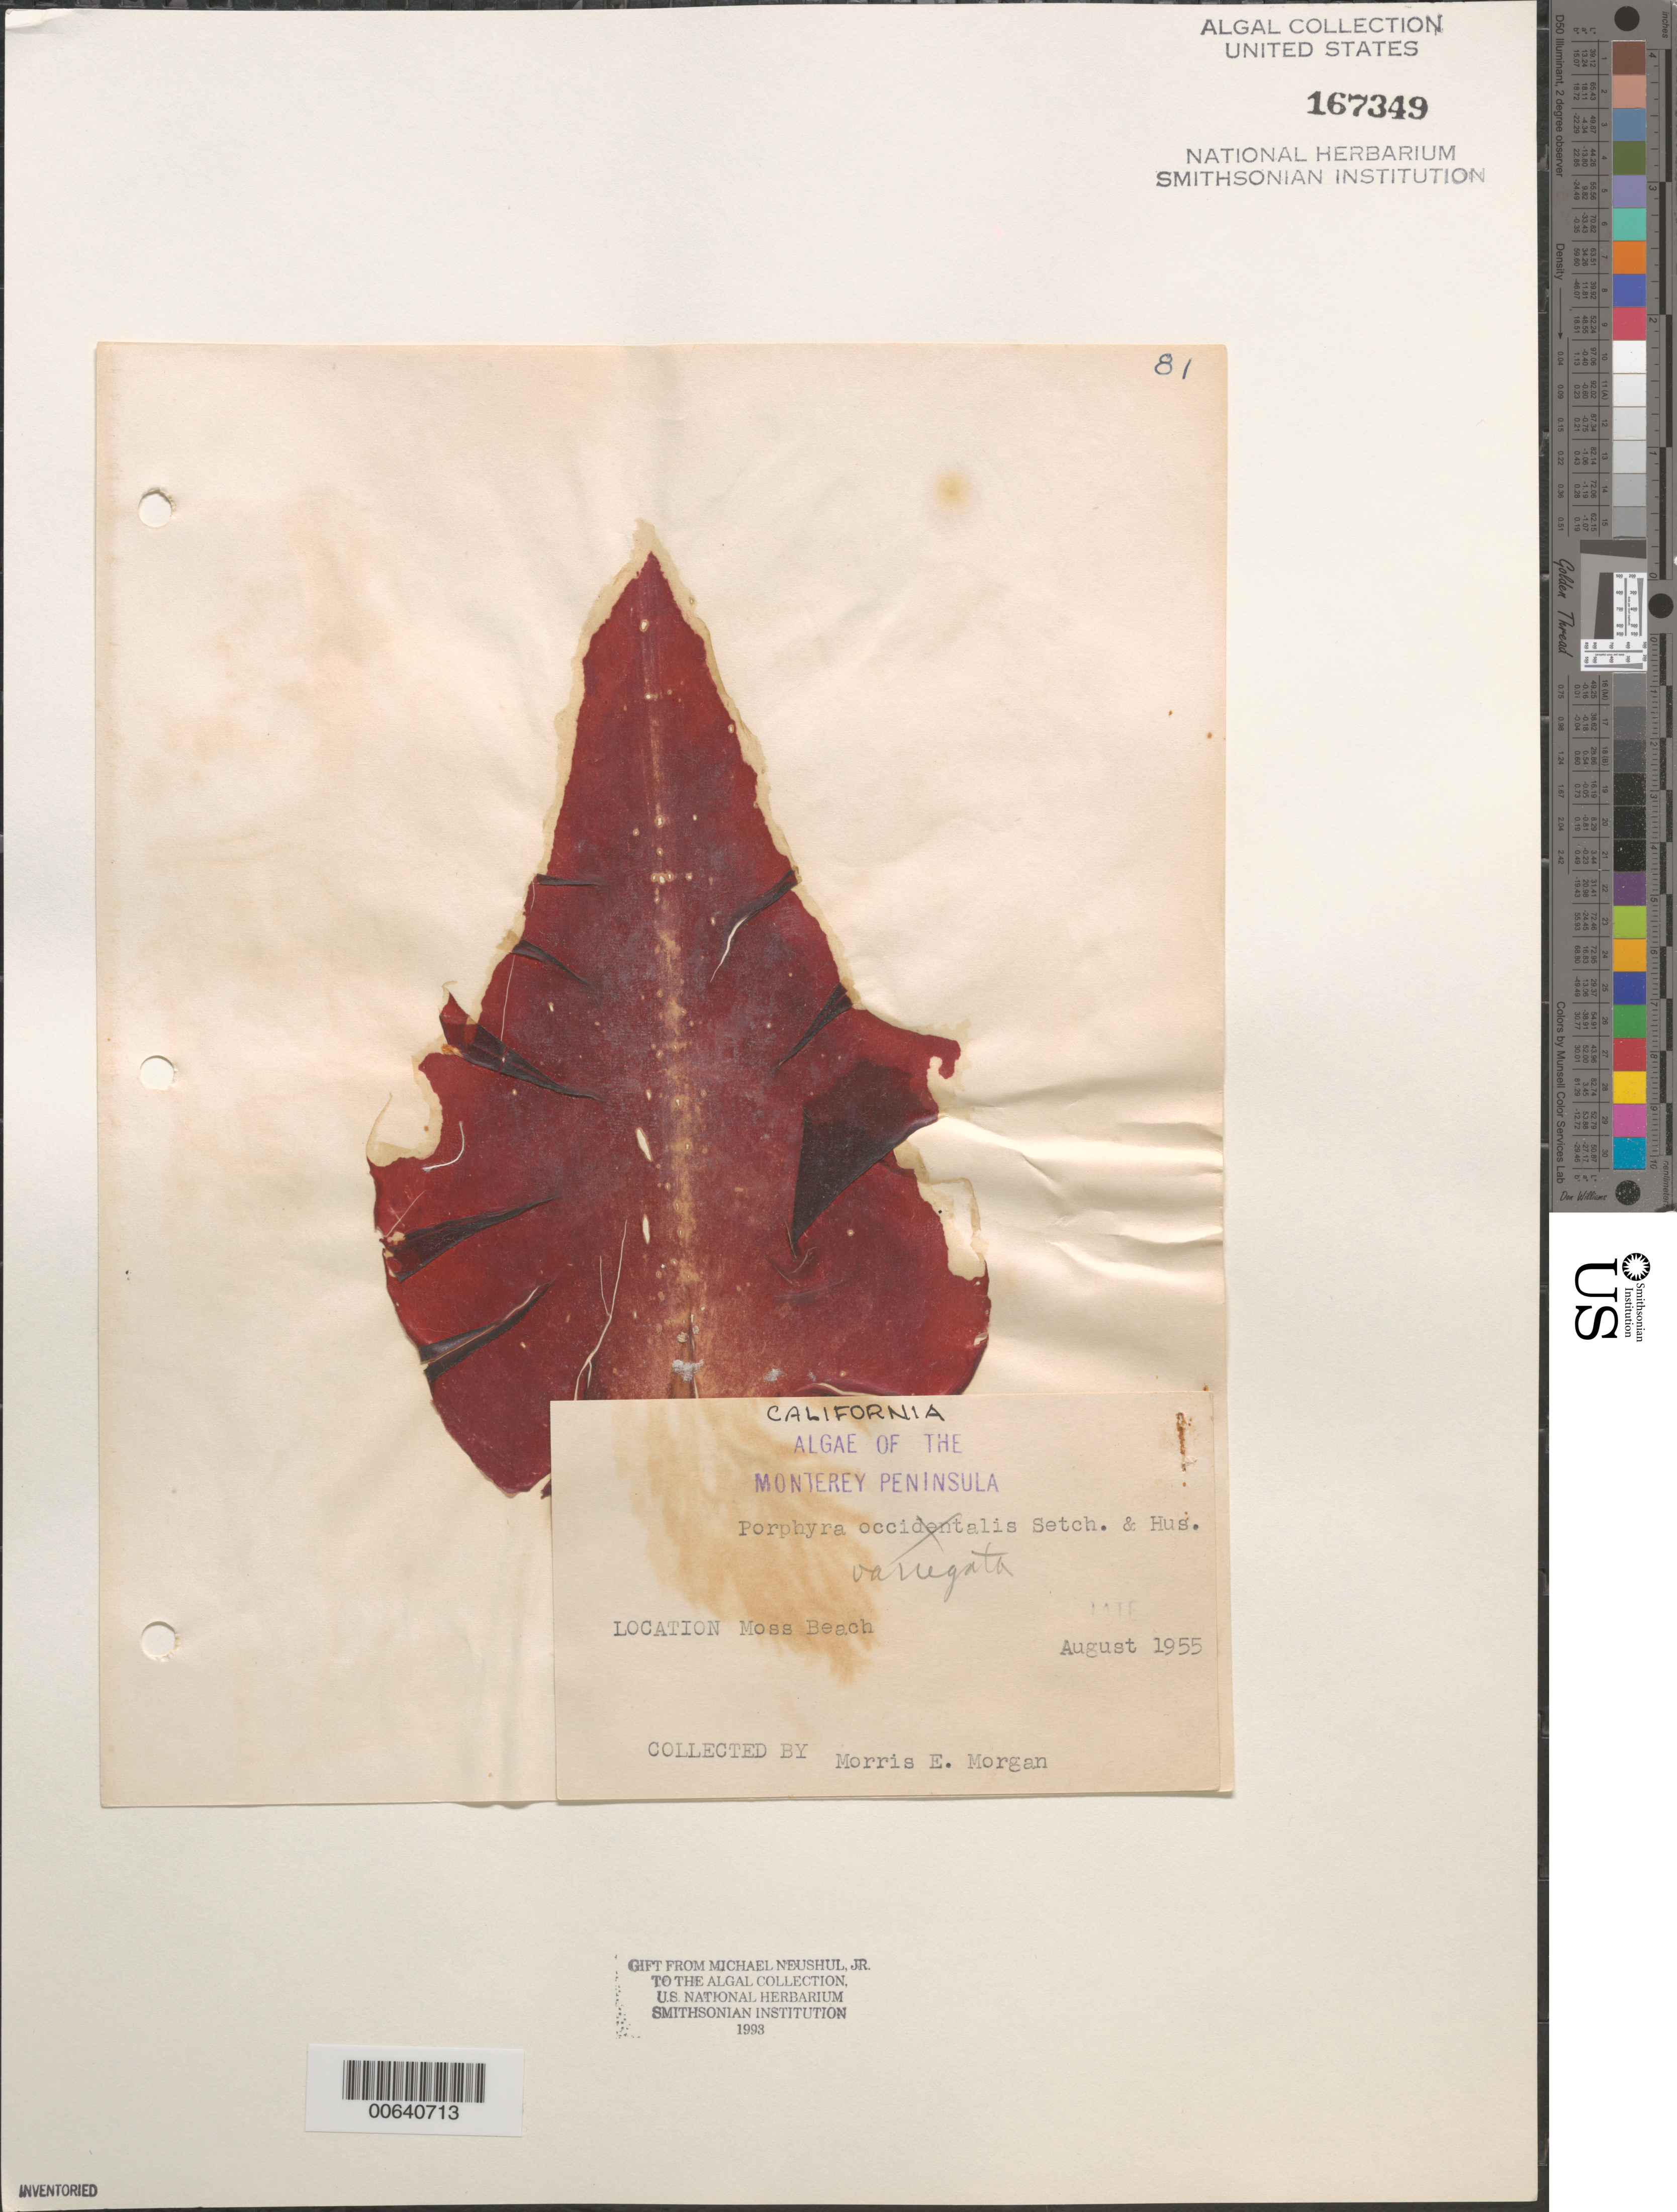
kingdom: Plantae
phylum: Rhodophyta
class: Bangiophyceae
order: Bangiales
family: Bangiaceae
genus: Porphyra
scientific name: Porphyra variegata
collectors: M. Morgan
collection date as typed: Aug 1955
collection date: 1955-08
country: United States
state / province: California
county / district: Monterey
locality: Moss Beach, Monterey Peninsula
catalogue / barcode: US 167349